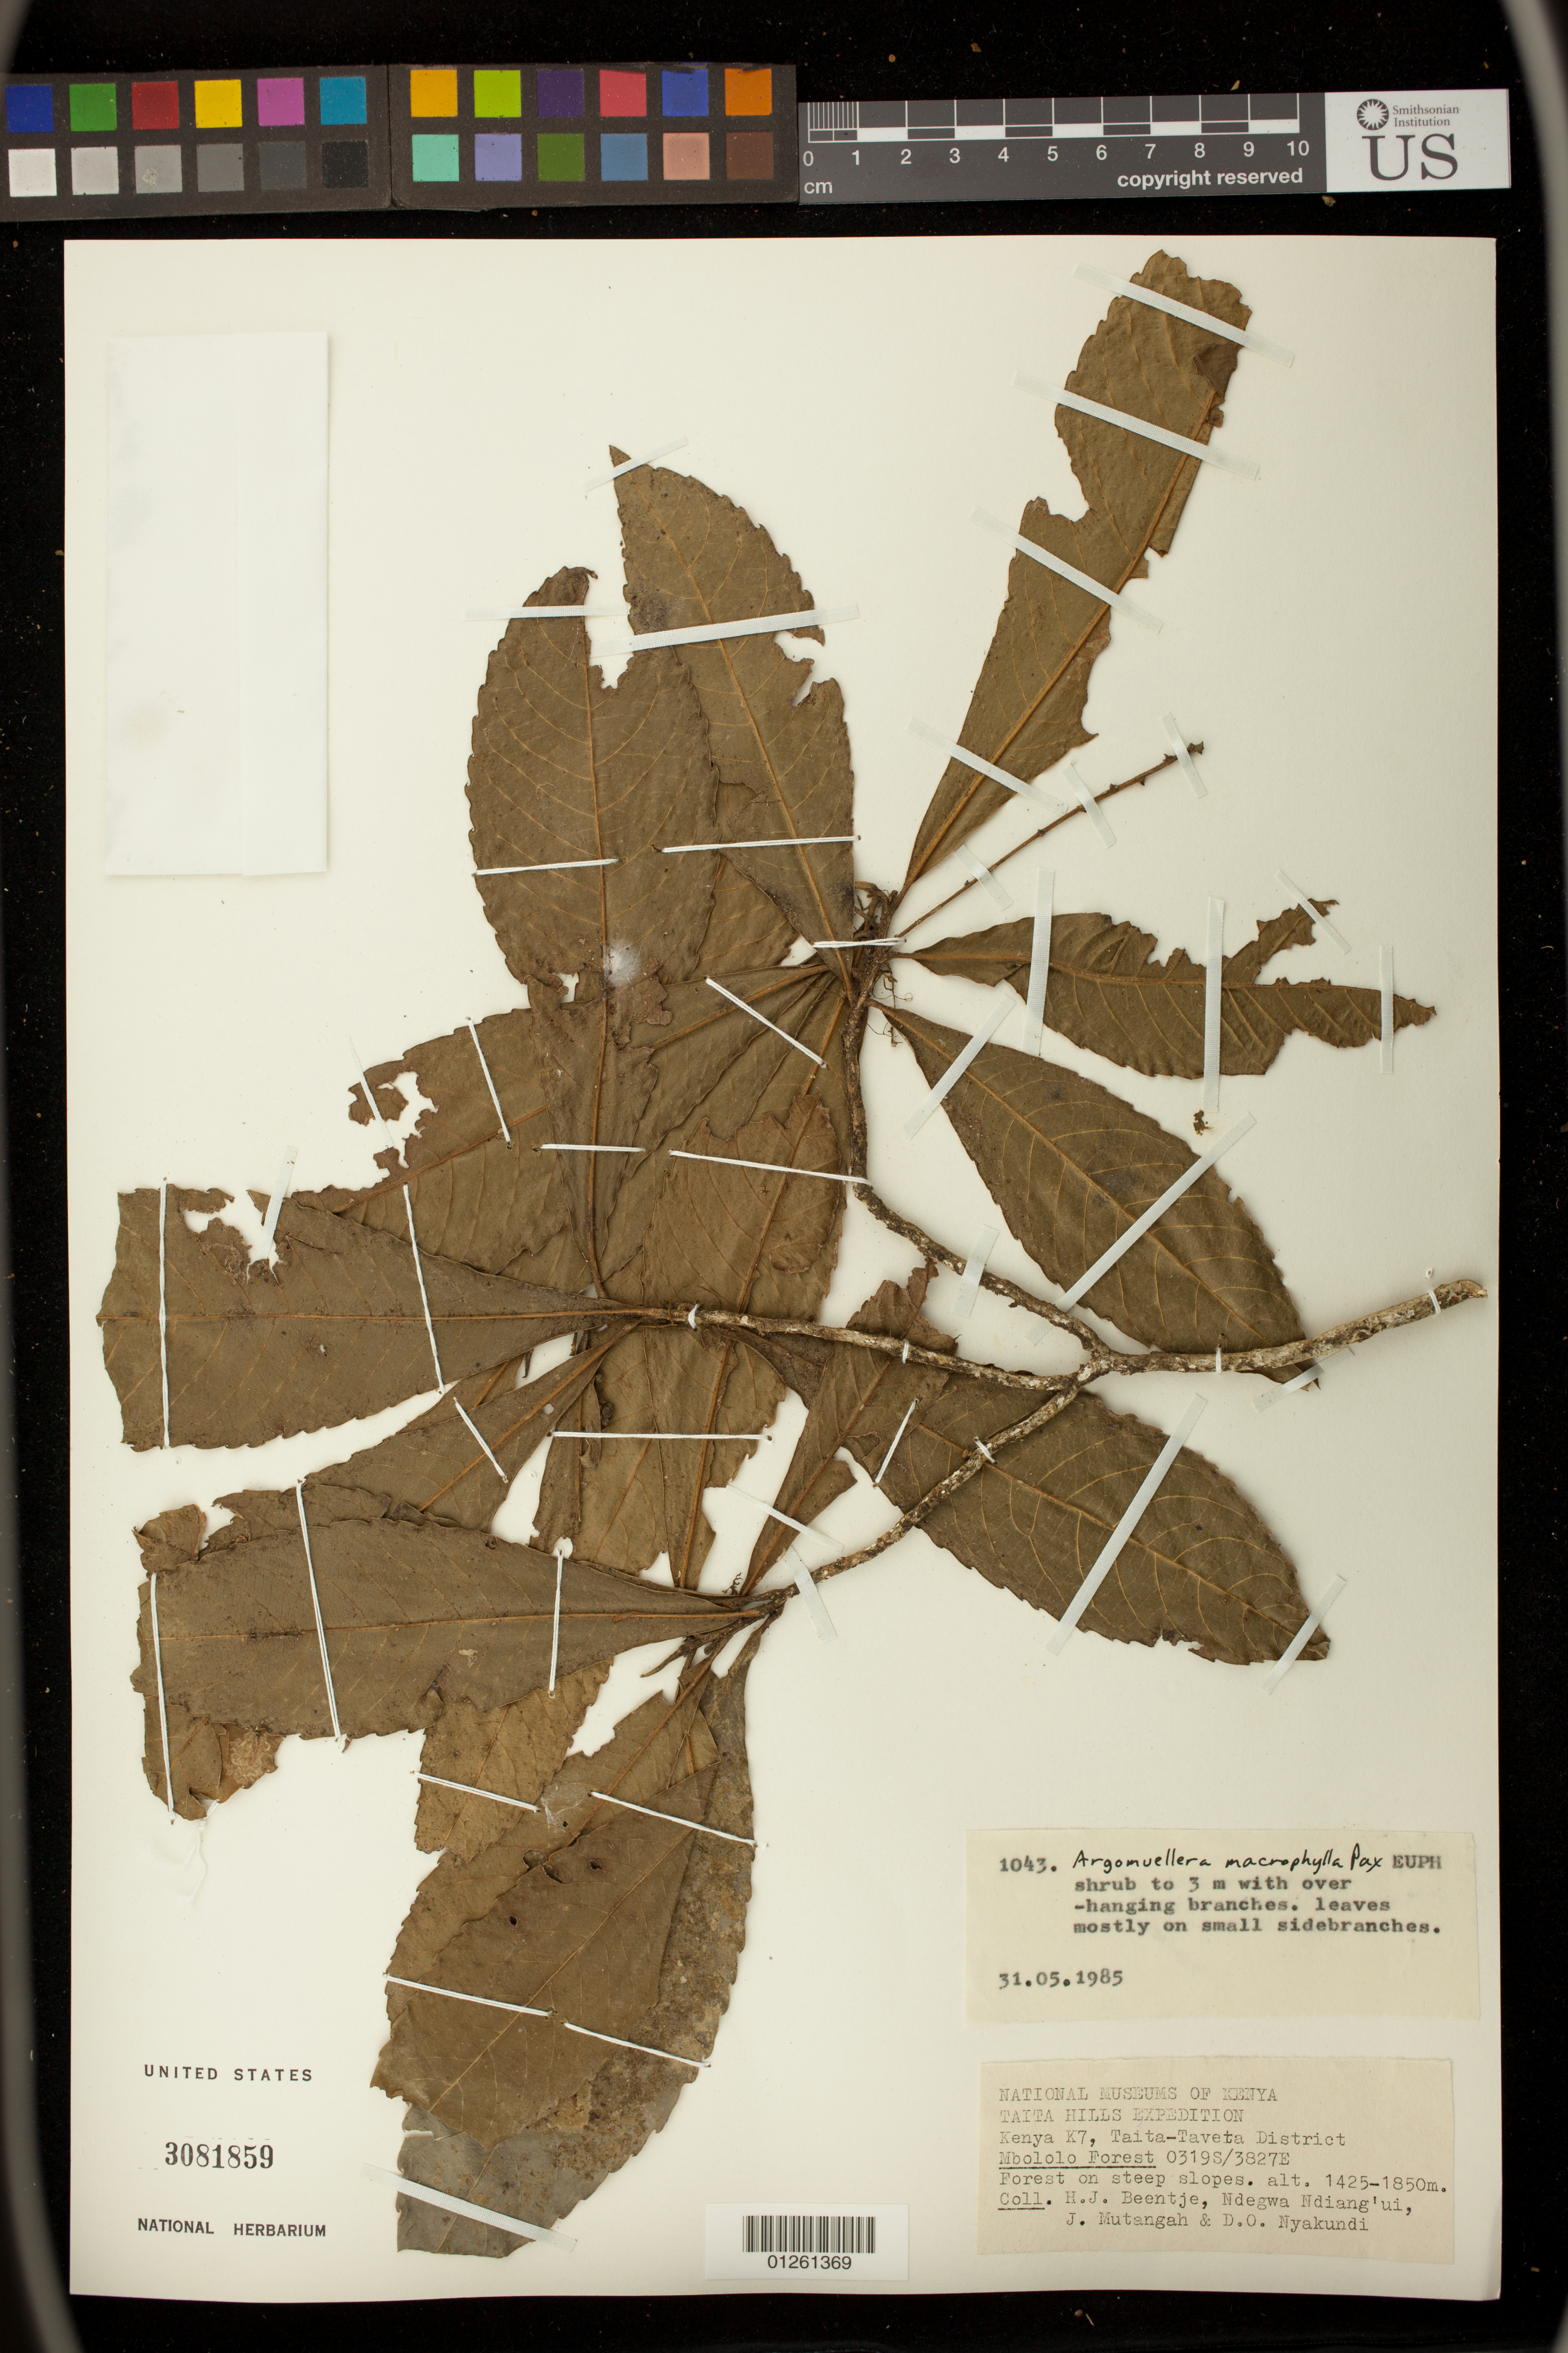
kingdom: Plantae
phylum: Tracheophyta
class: Magnoliopsida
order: Malpighiales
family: Euphorbiaceae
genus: Argomuellera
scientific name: Argomuellera macrophylla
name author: Pax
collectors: H. J. Beentje, Ndegwa Ndiang'ui, J. Mutangah & D. Nyakundi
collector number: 1043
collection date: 1985-05-31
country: Kenya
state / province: Taita Taveta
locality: Mbololo forest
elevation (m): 1425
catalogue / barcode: US 3081859